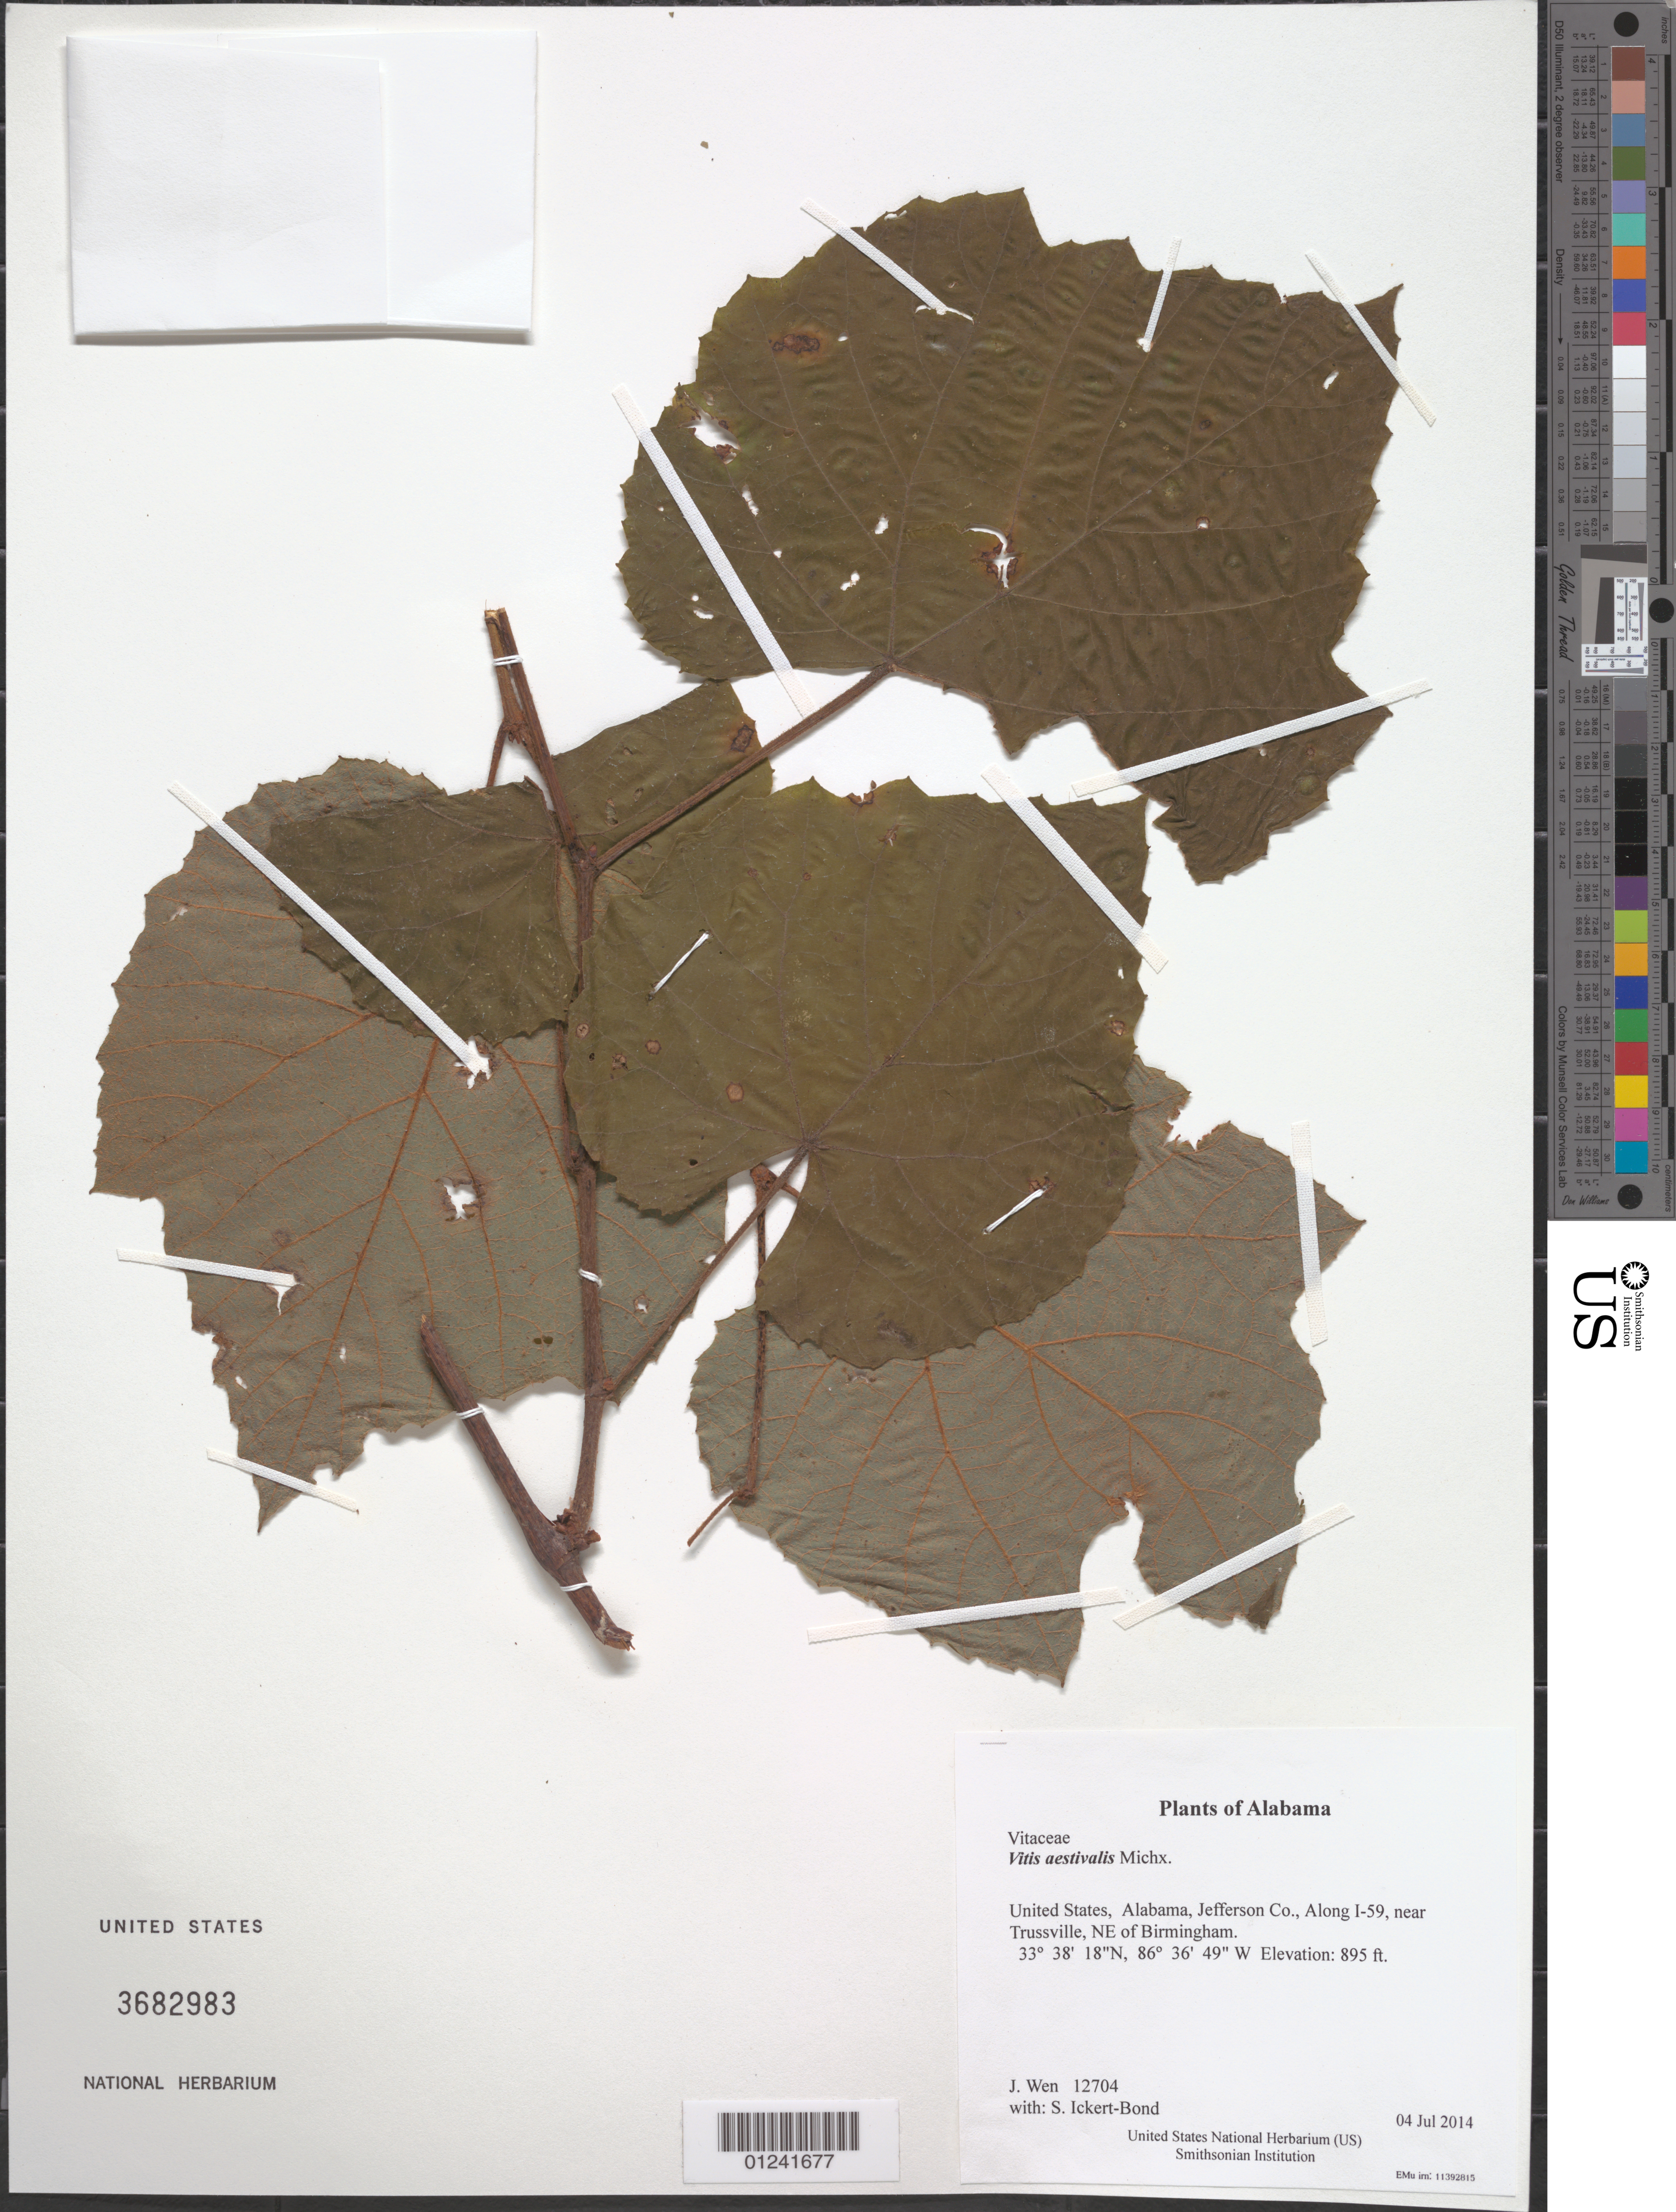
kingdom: Plantae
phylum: Tracheophyta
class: Magnoliopsida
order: Vitales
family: Vitaceae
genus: Vitis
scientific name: Vitis aestivalis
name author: Michx.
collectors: J. Wen & S. Ickert-Bond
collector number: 12704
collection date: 2014-07-04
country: United States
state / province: Alabama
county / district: Jefferson Co.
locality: Along I-59, near Trussville, NE of Birmingham.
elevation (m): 273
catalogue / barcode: US 3682983